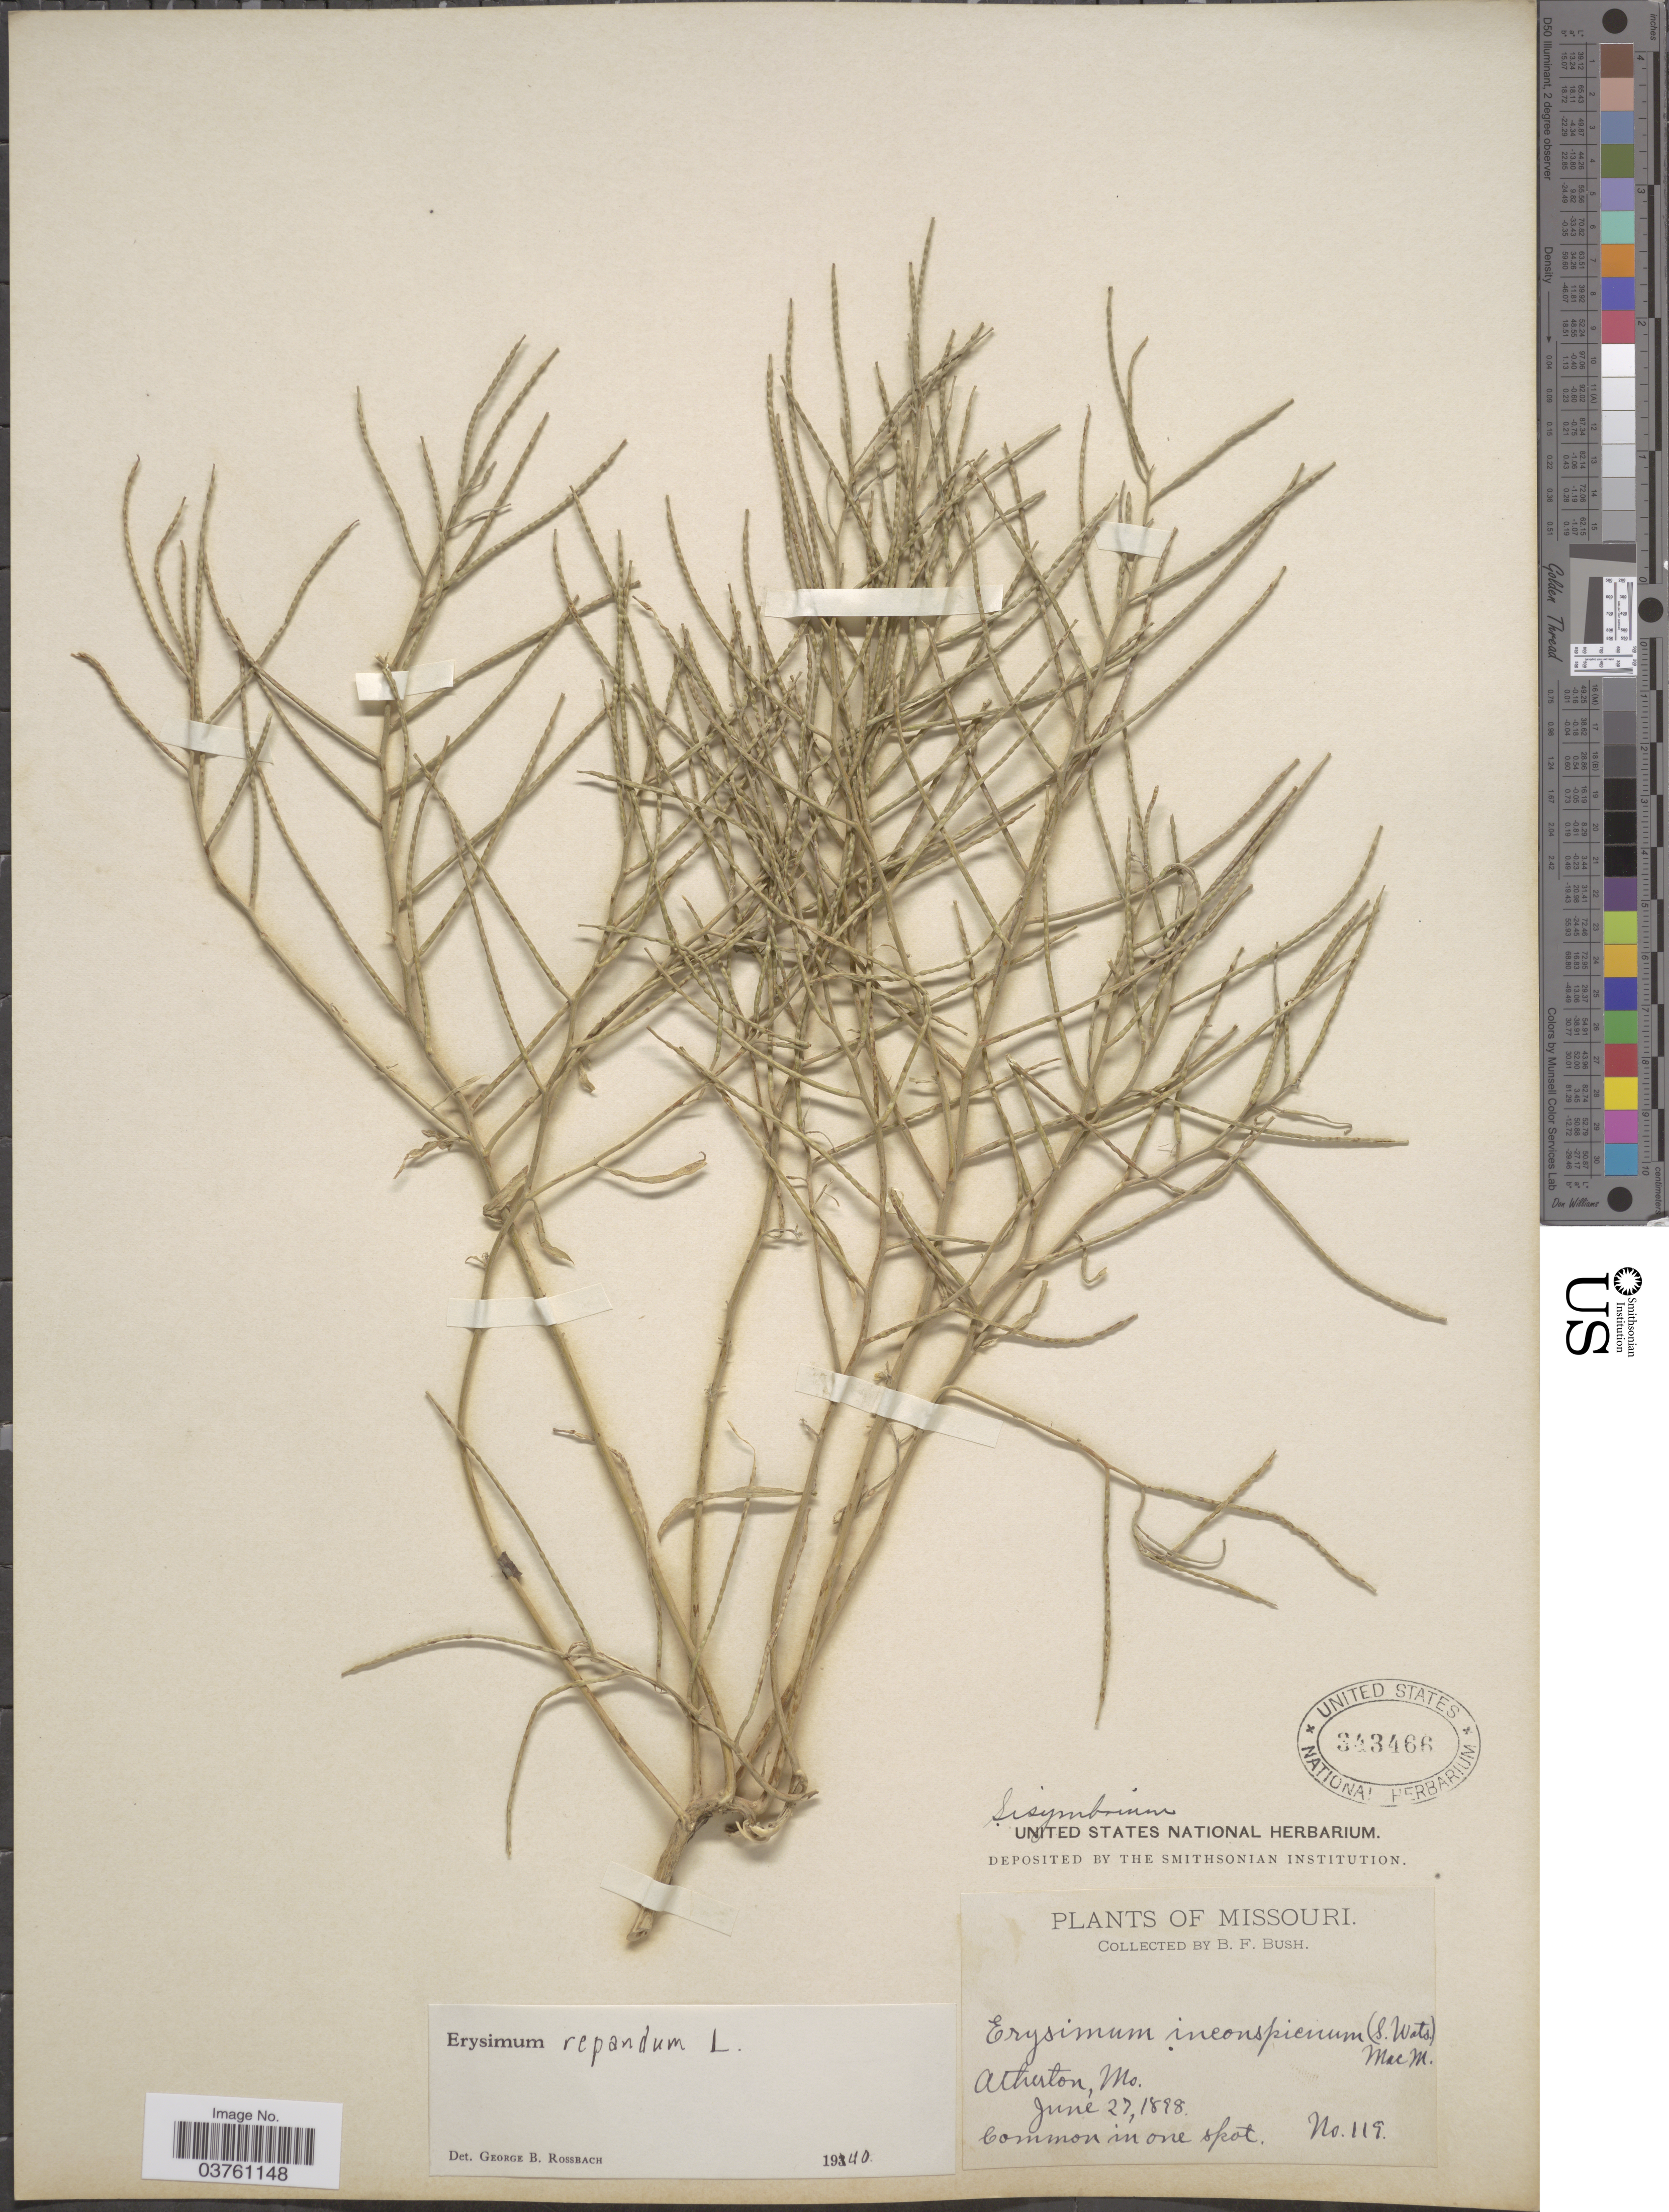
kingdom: Plantae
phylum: Tracheophyta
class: Magnoliopsida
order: Brassicales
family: Brassicaceae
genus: Erysimum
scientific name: Erysimum repandum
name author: L.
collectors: B. F. Bush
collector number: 119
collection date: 1898-06-27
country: United States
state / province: Missouri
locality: Atherton.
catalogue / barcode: US 343466